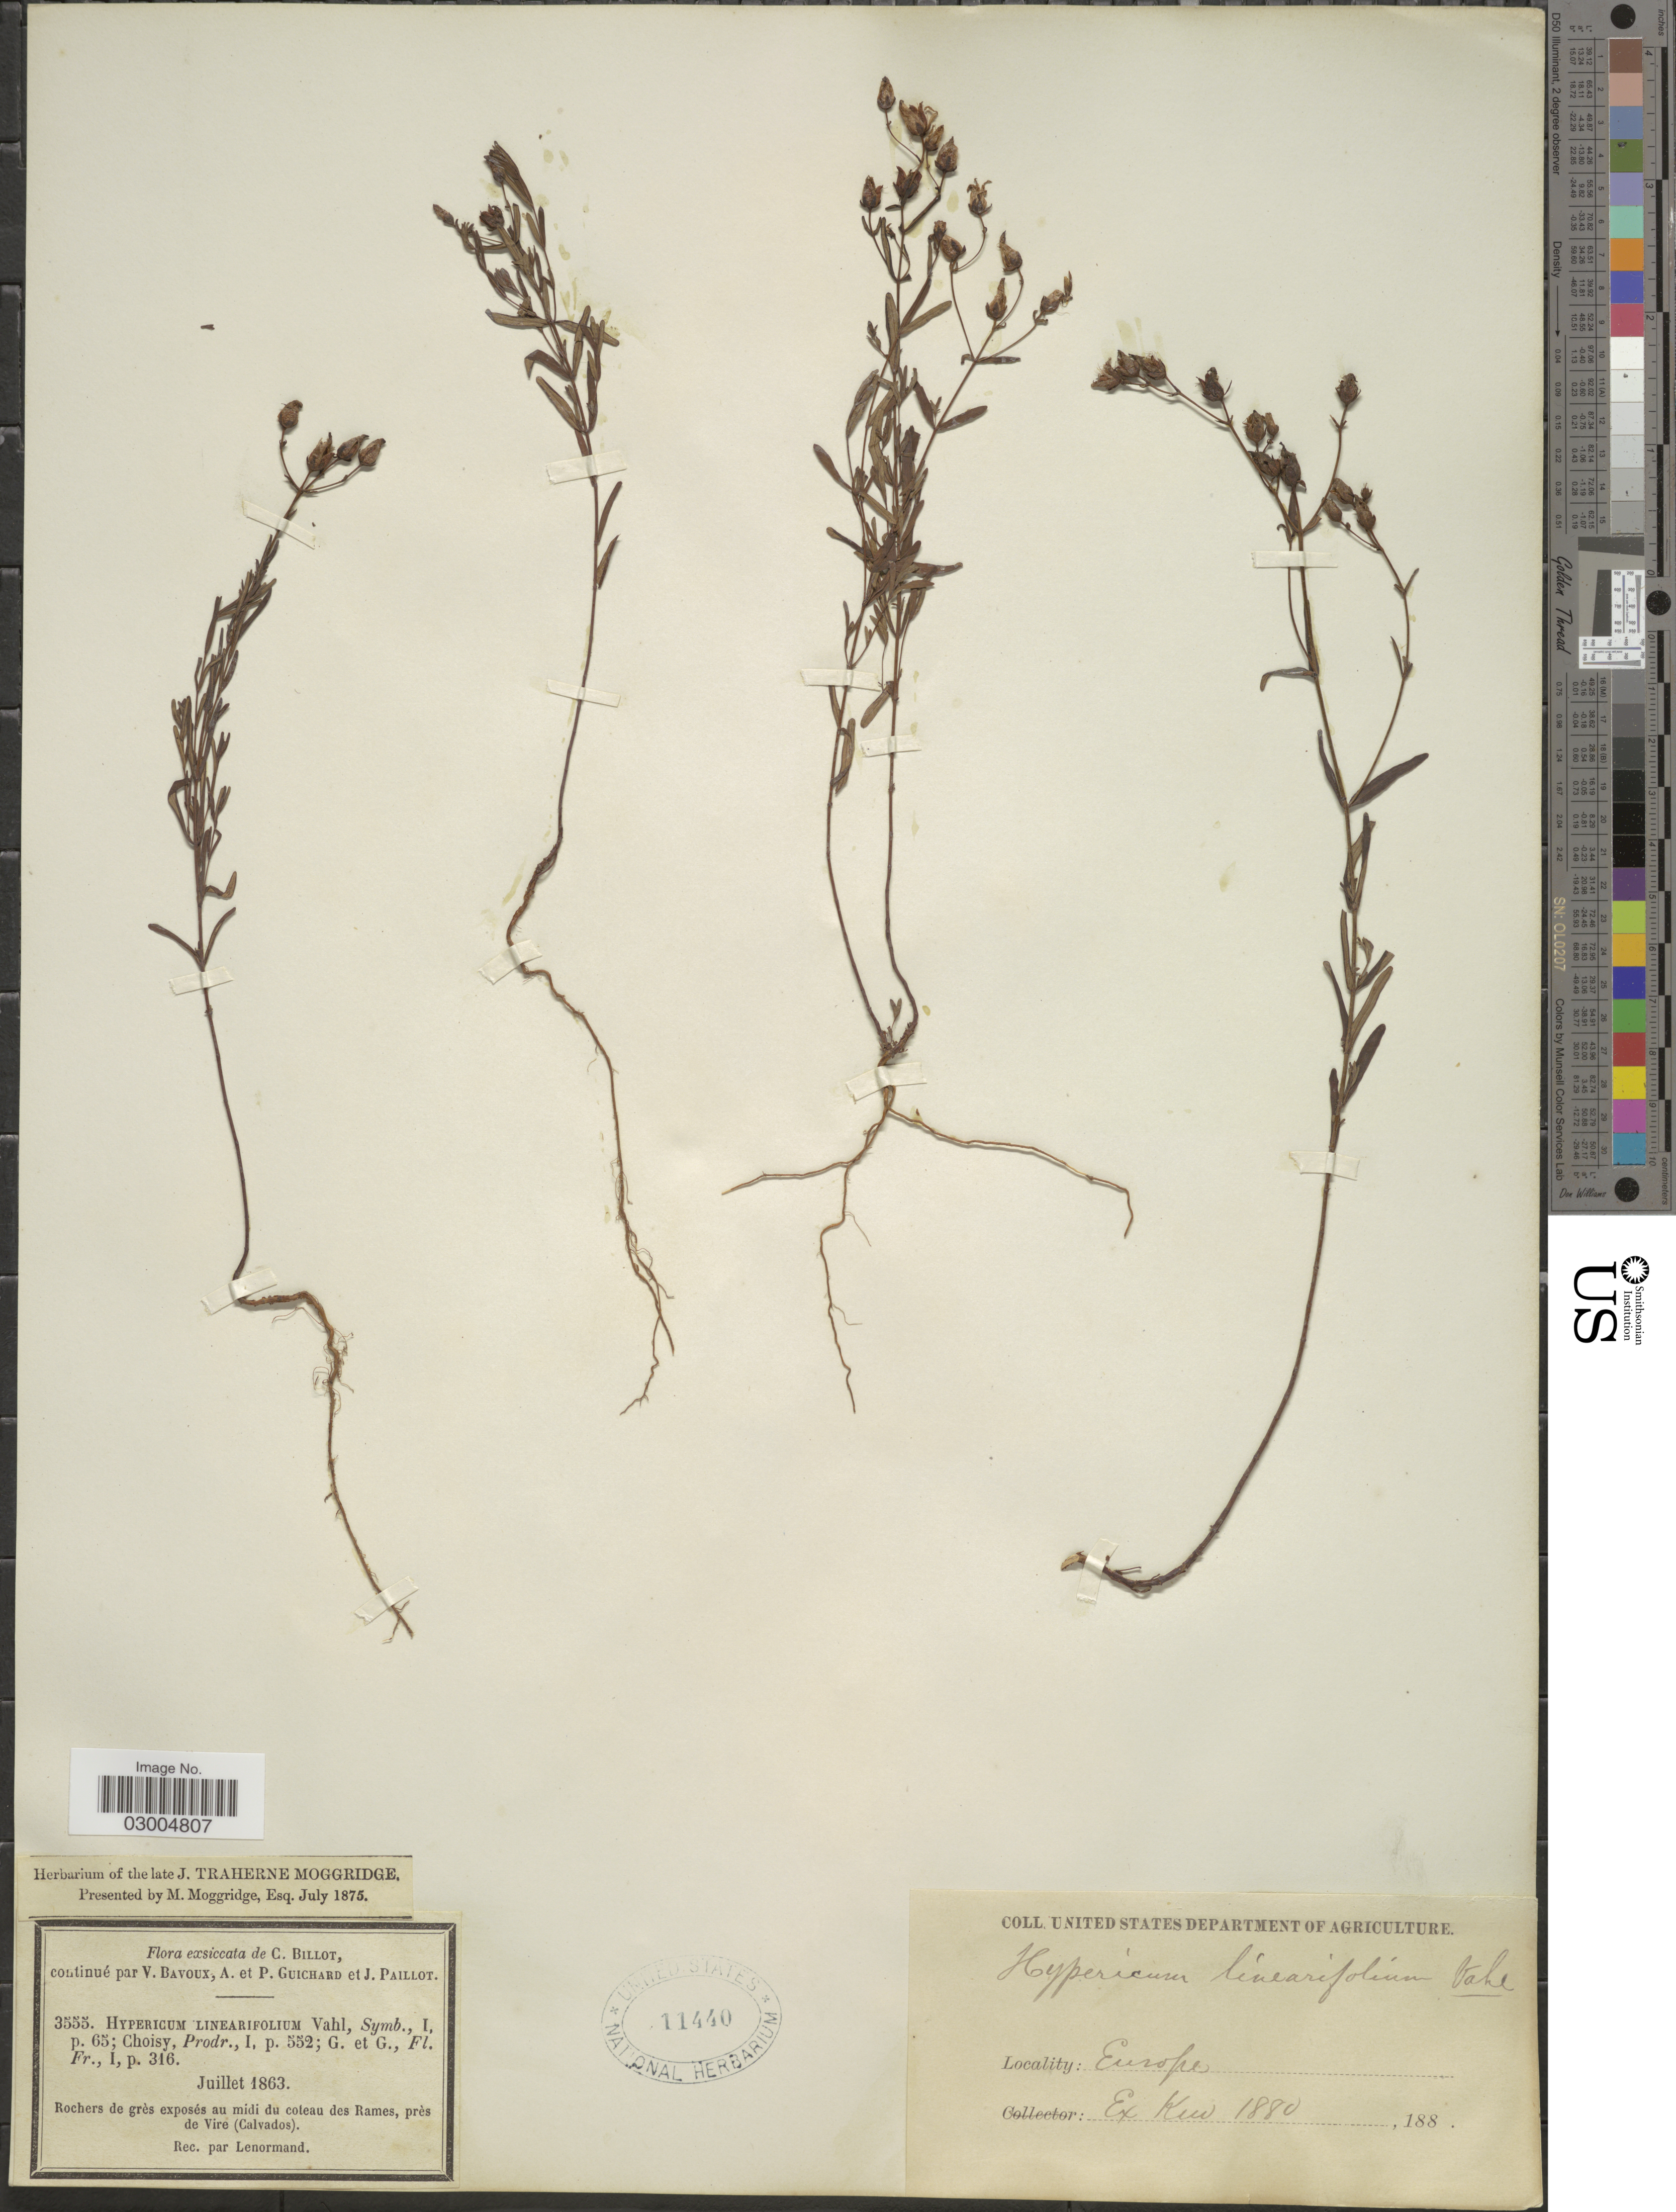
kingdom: Plantae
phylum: Tracheophyta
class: Magnoliopsida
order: Malpighiales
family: Hypericaceae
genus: Hypericum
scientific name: Hypericum linearifolium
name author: Willd.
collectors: -. Lenormand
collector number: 3555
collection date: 1863-07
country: France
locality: Rochers de grès exposés au midi du coteau des Rames, près de Vire (Calvados).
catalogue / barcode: US 11440